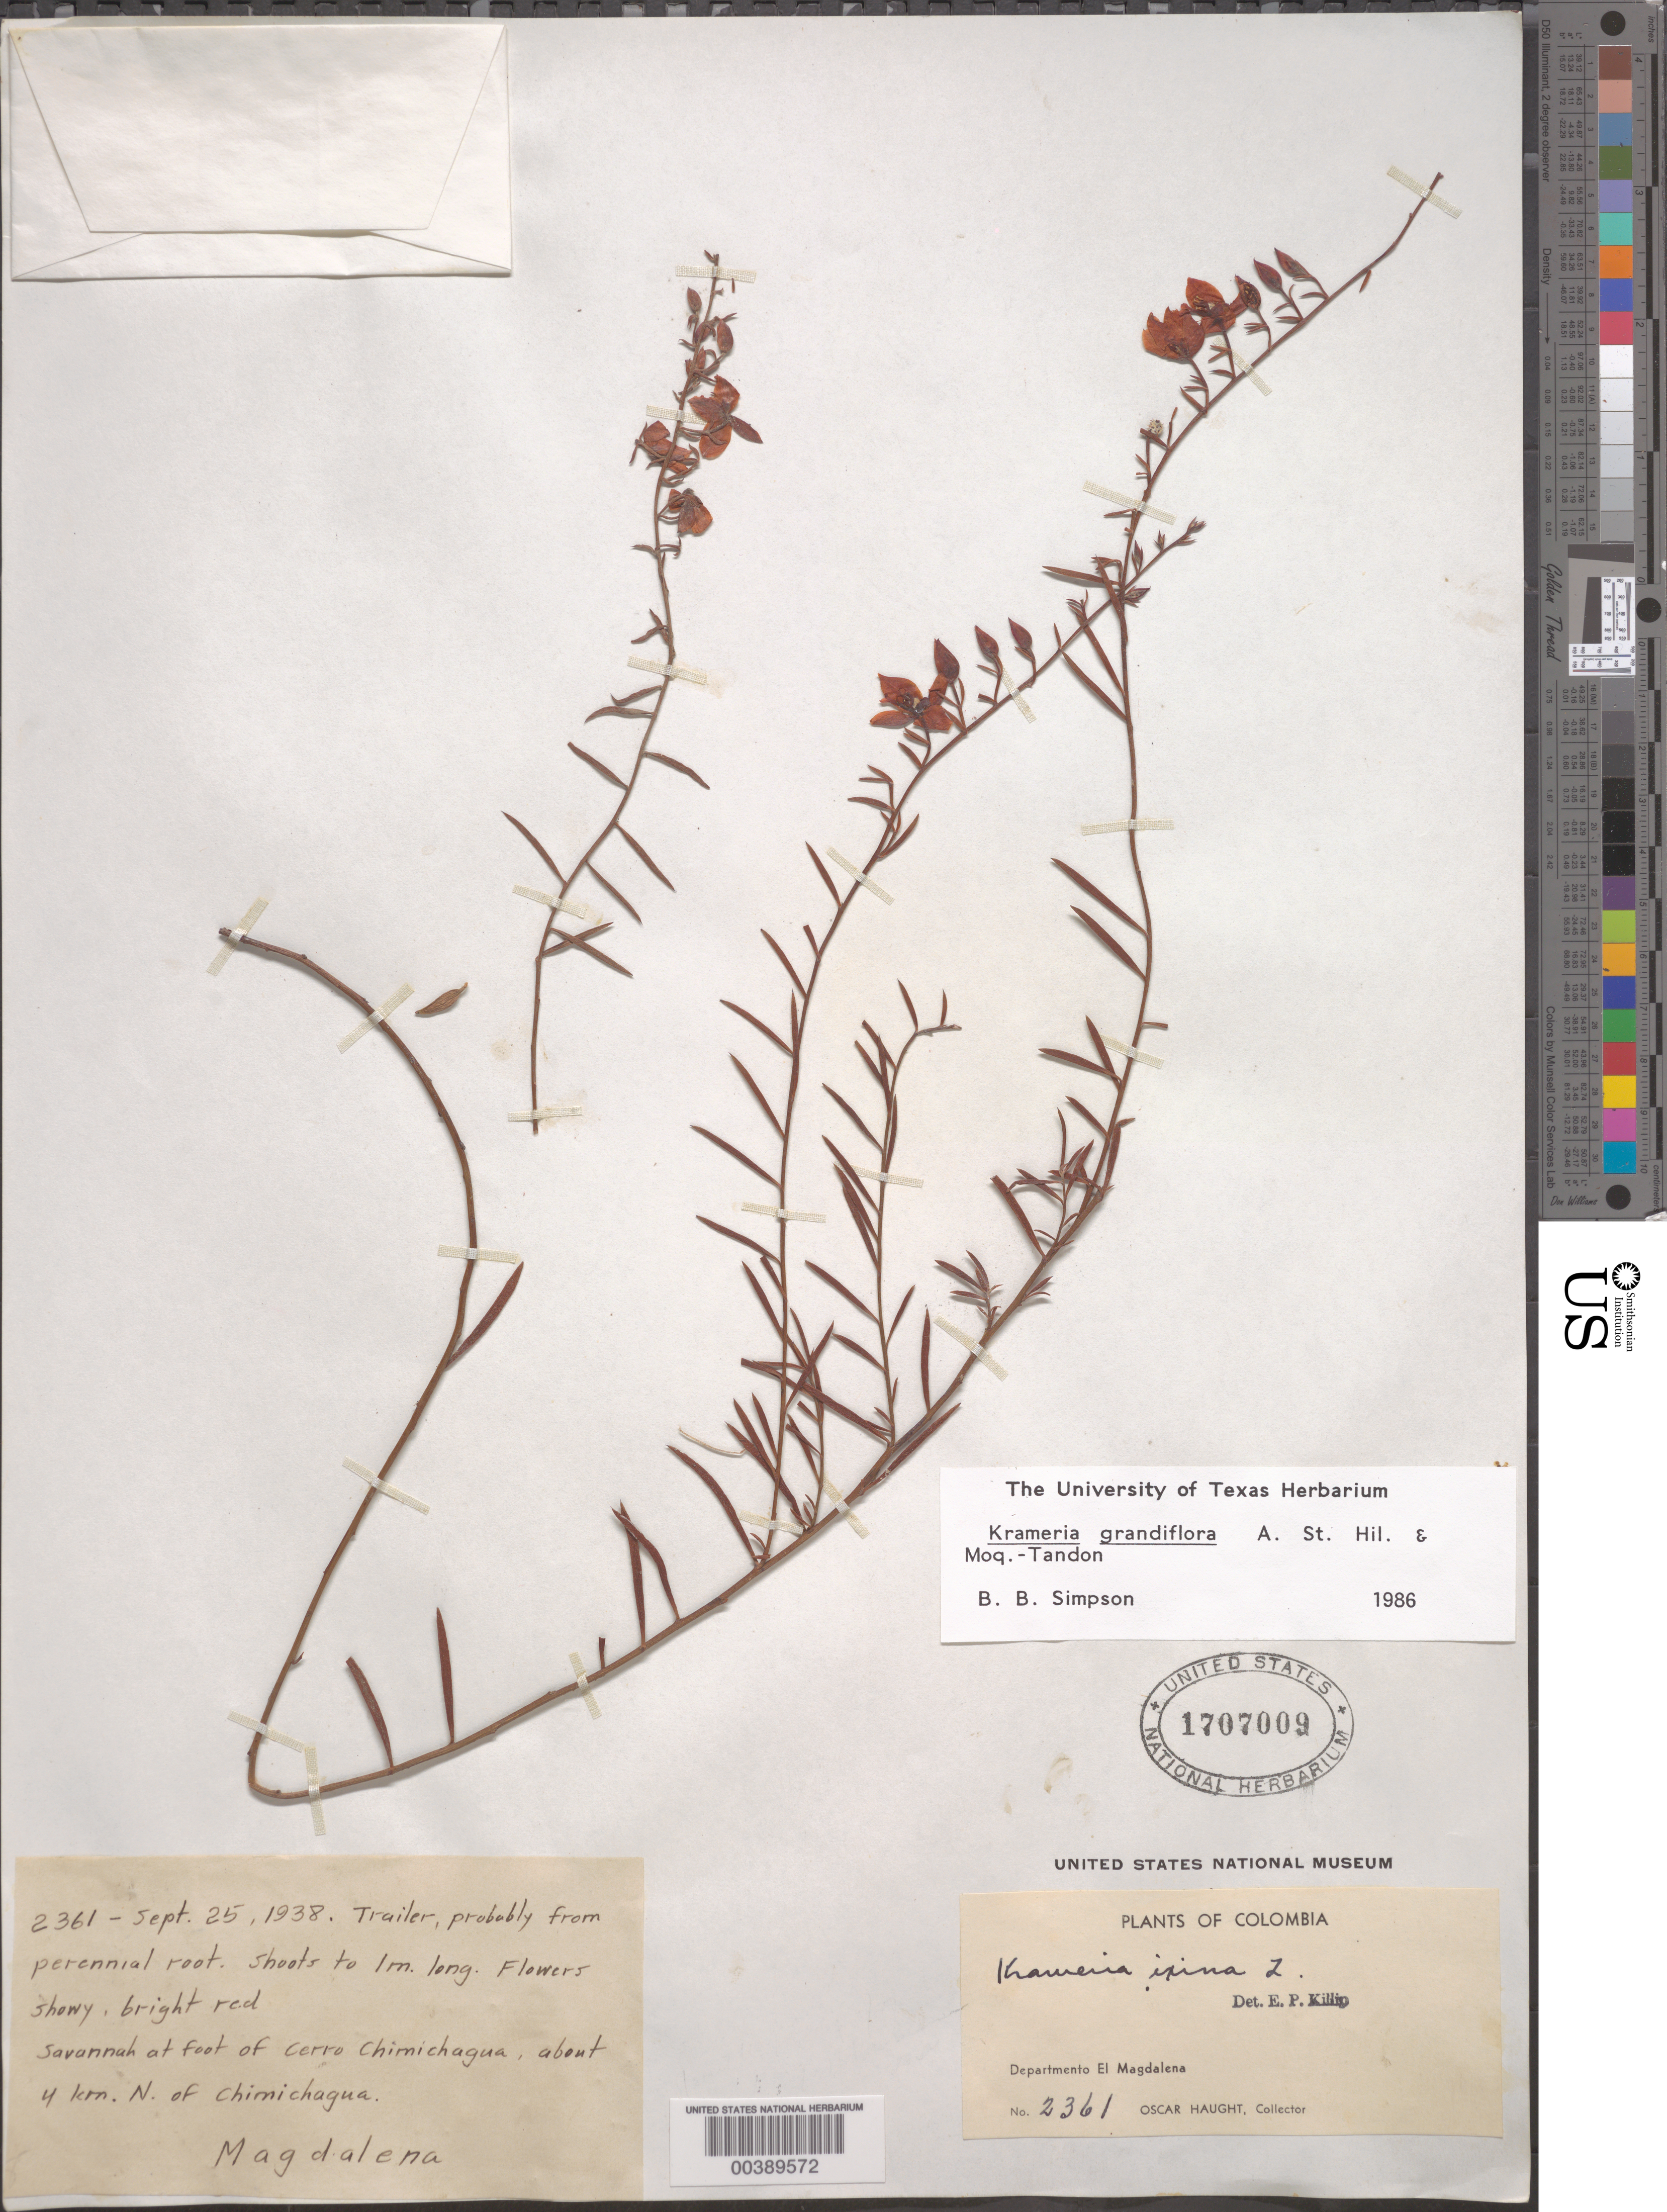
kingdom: Plantae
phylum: Tracheophyta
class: Magnoliopsida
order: Zygophyllales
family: Krameriaceae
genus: Krameria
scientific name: Krameria grandiflora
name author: A. Nelson & Moq.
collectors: O. L. Haught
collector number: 2361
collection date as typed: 25 Sep 1938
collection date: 1938-09-25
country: Colombia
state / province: Magdalena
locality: At foot Cerro chimichagua, about 4 km N of chimichagua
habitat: Savannah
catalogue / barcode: US 1707009